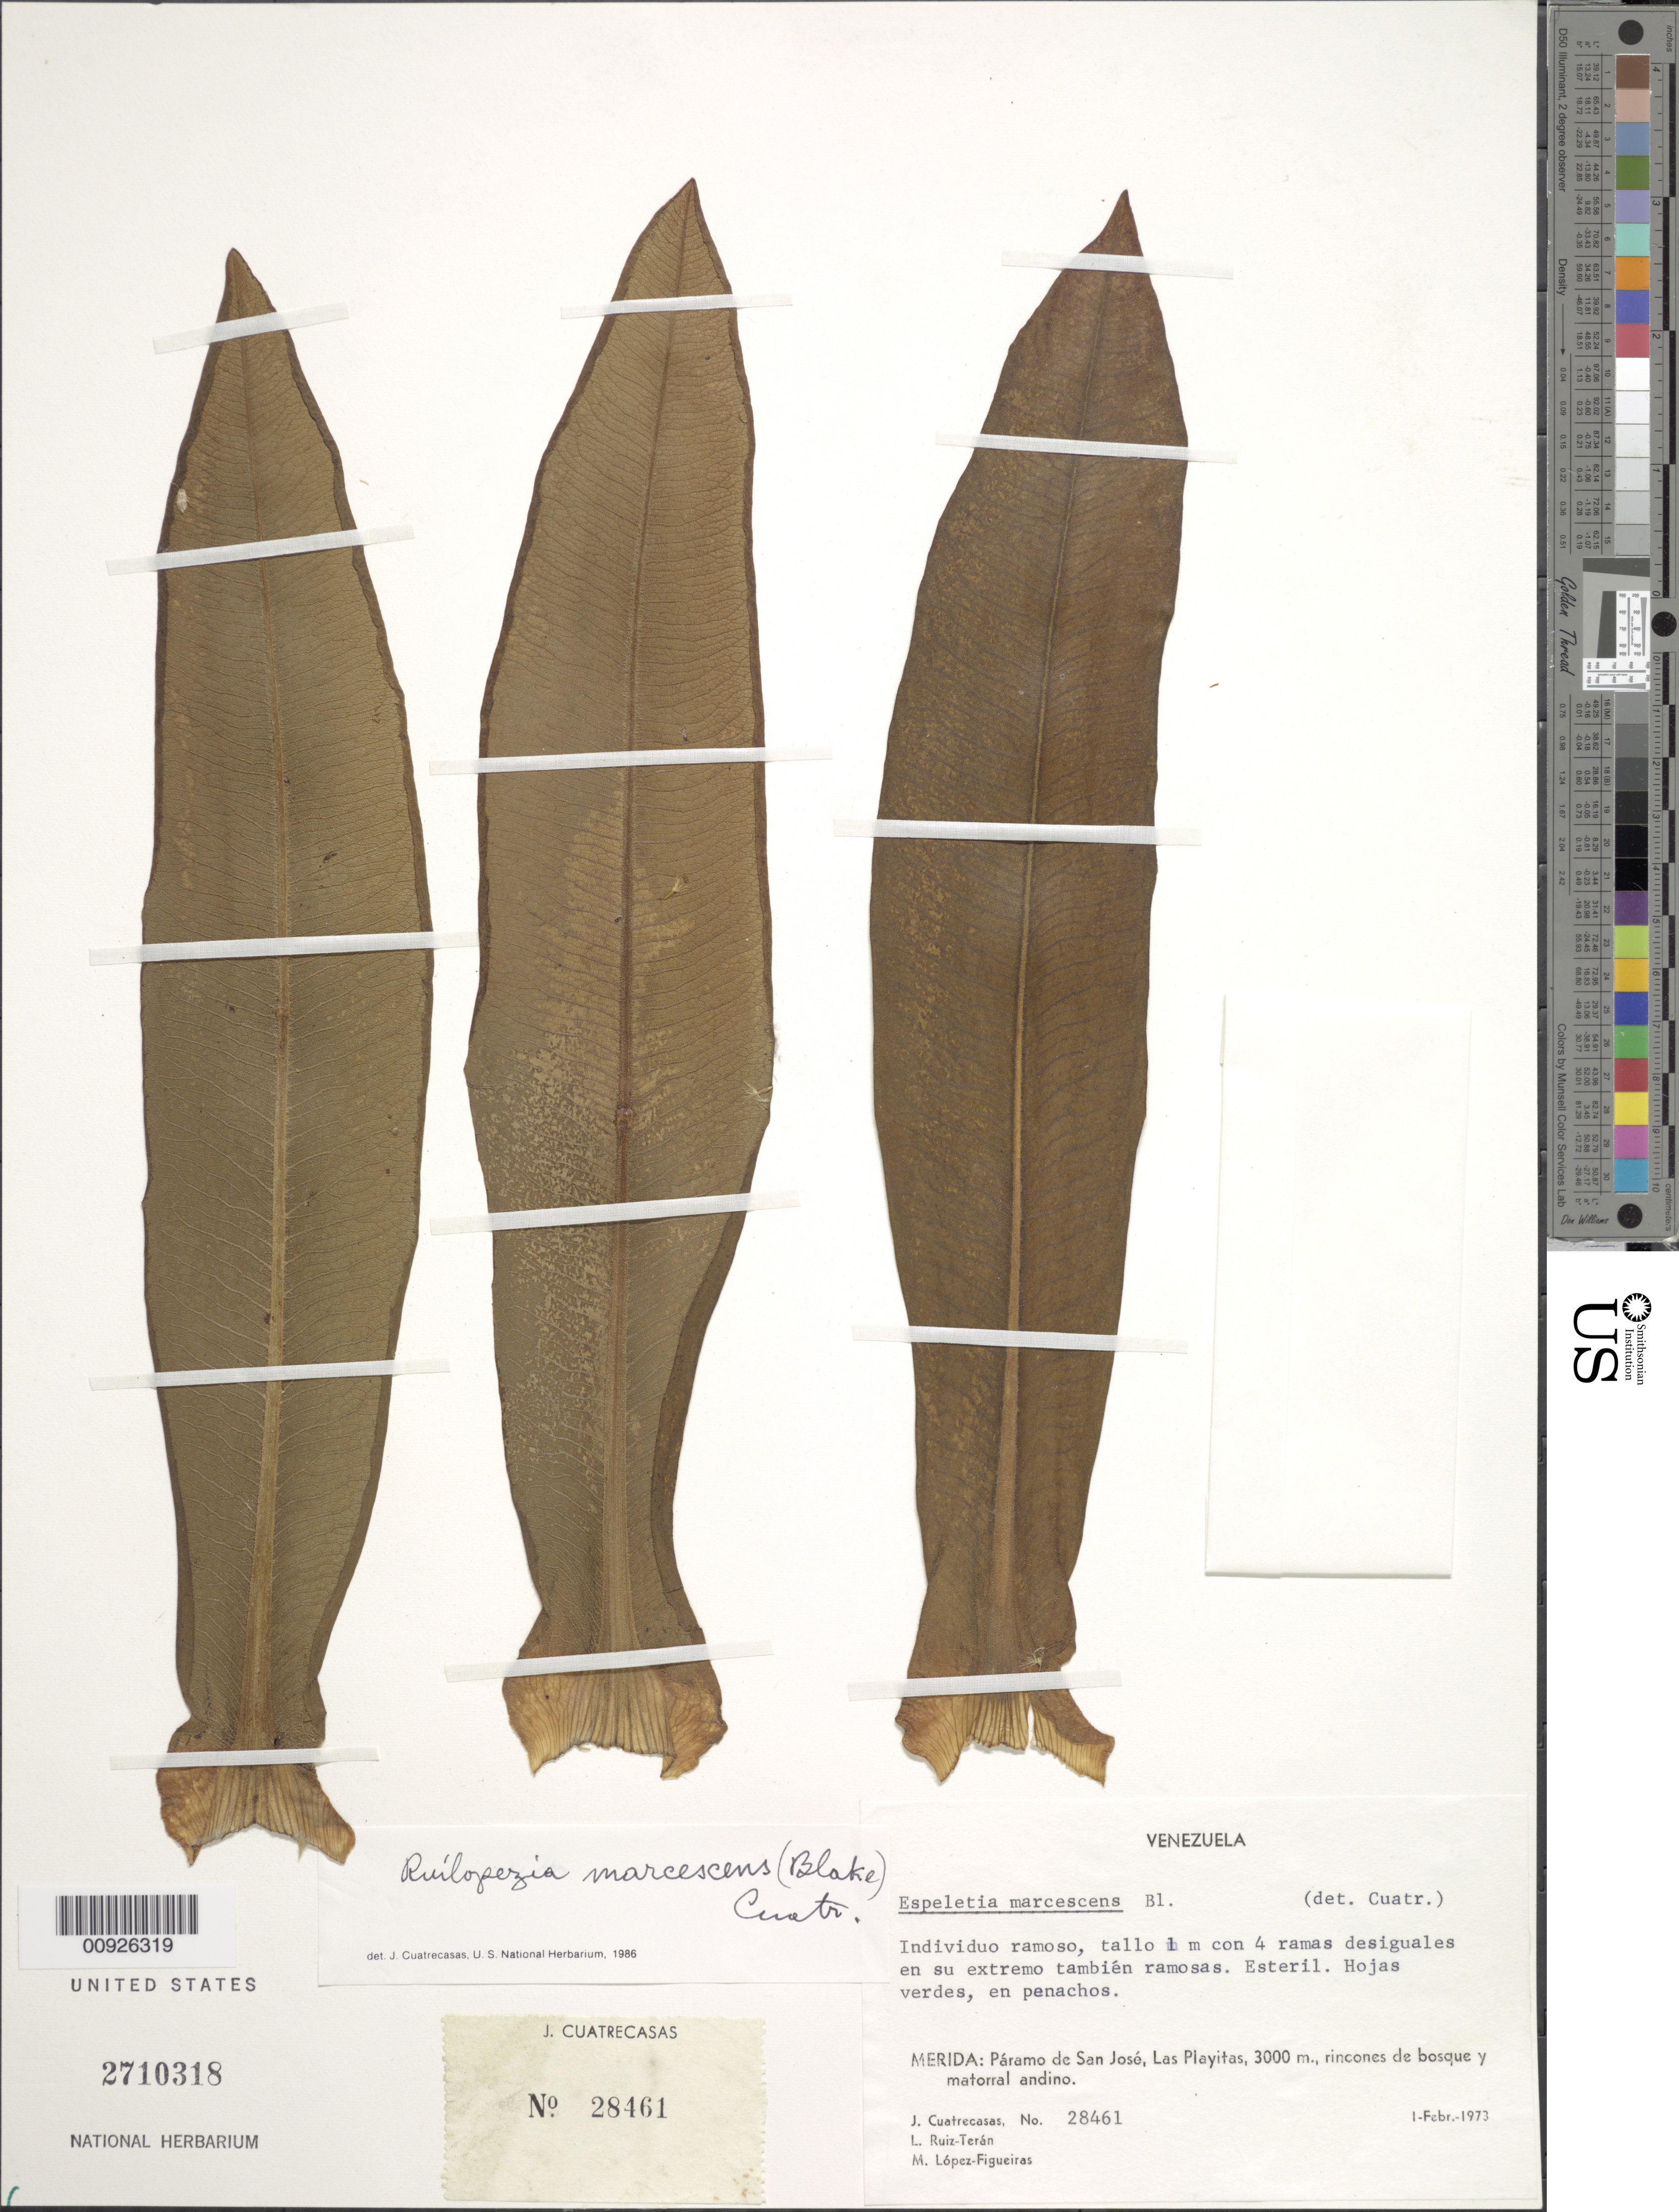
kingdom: Plantae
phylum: Tracheophyta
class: Magnoliopsida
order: Asterales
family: Asteraceae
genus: Ruilopezia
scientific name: Ruilopezia marcescens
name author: (S.F. Blake) Cuatrec.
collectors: J. Cuatrecasas, L. E. Ruíz-Terán & M. López Figueiras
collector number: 28461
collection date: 1973-02-01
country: Venezuela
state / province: Mérida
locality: P. de San José. Las Playitas, rincones de bosque y de matorral andino.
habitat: matorral andino y selva andina fragmentaria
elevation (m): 3000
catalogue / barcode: US 2710318